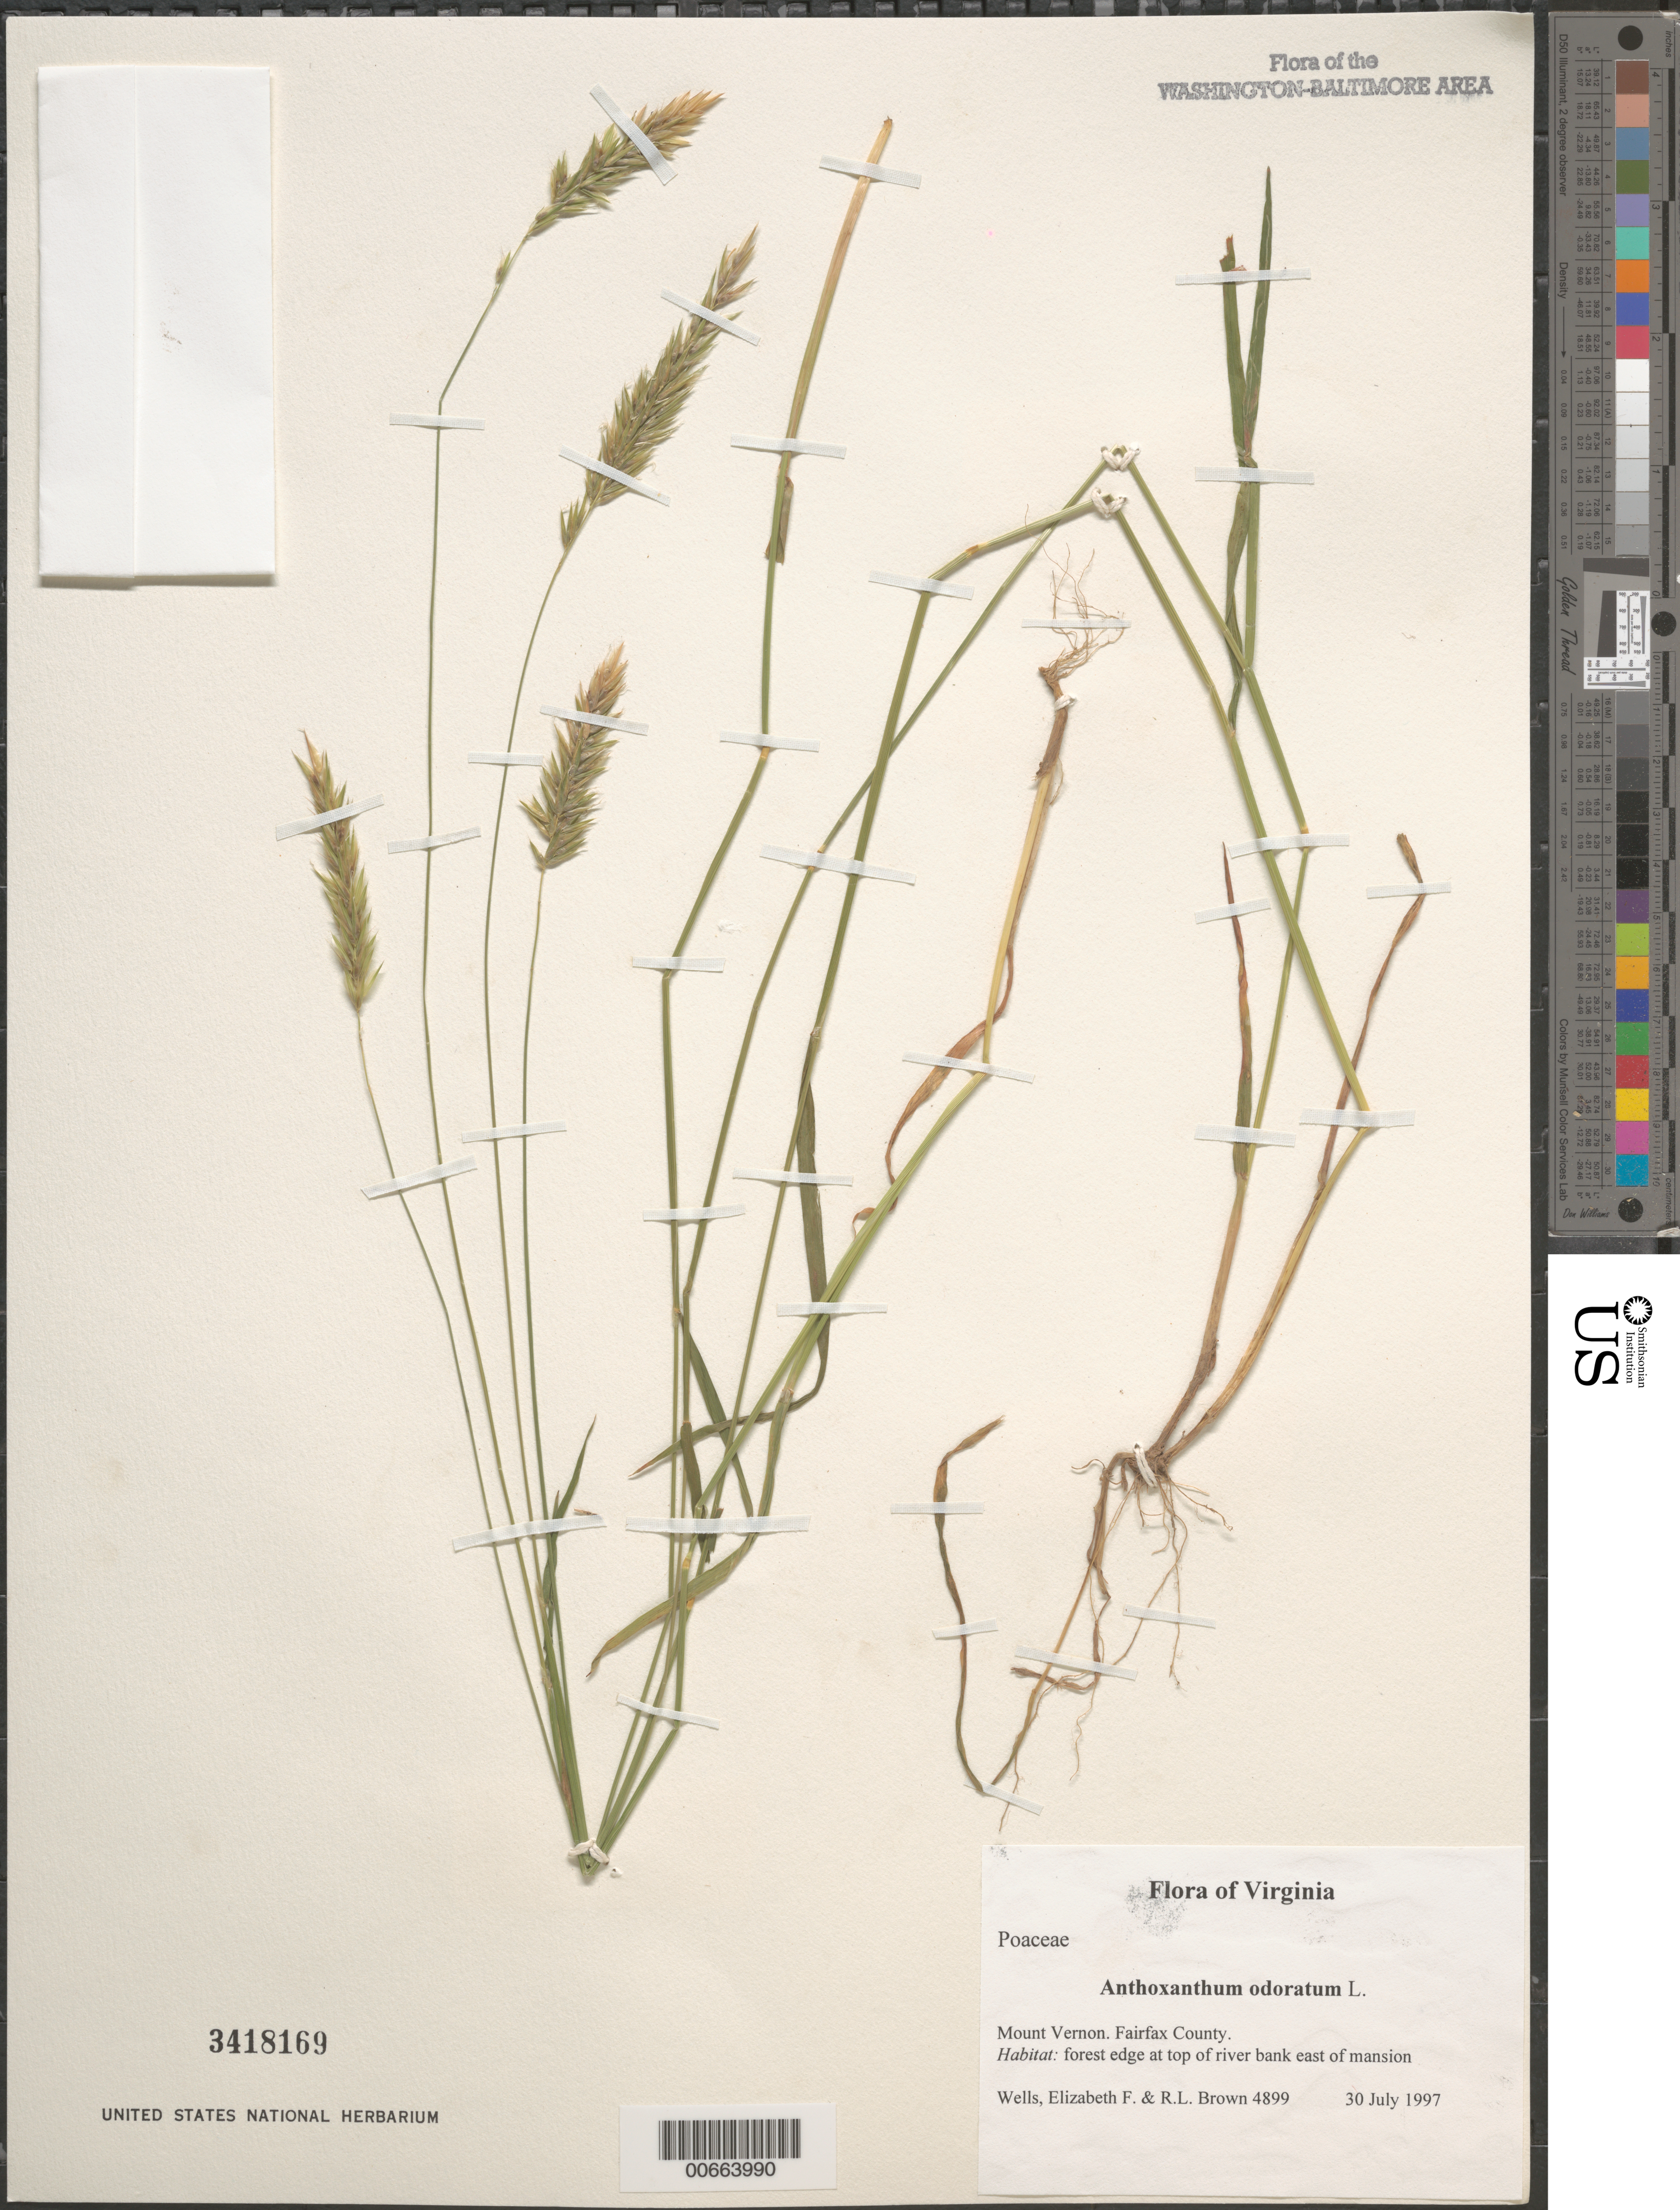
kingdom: Plantae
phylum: Tracheophyta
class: Liliopsida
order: Poales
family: Poaceae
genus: Anthoxanthum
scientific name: Anthoxanthum odoratum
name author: L.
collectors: E. F. Wells & R. L. Brown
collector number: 4899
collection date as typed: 30 Jul 1997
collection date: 1997-07-30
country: United States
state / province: Virginia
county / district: Fairfax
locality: Mount Vernon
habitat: forest edge at top of river bank east of mansion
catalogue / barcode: US 3418169